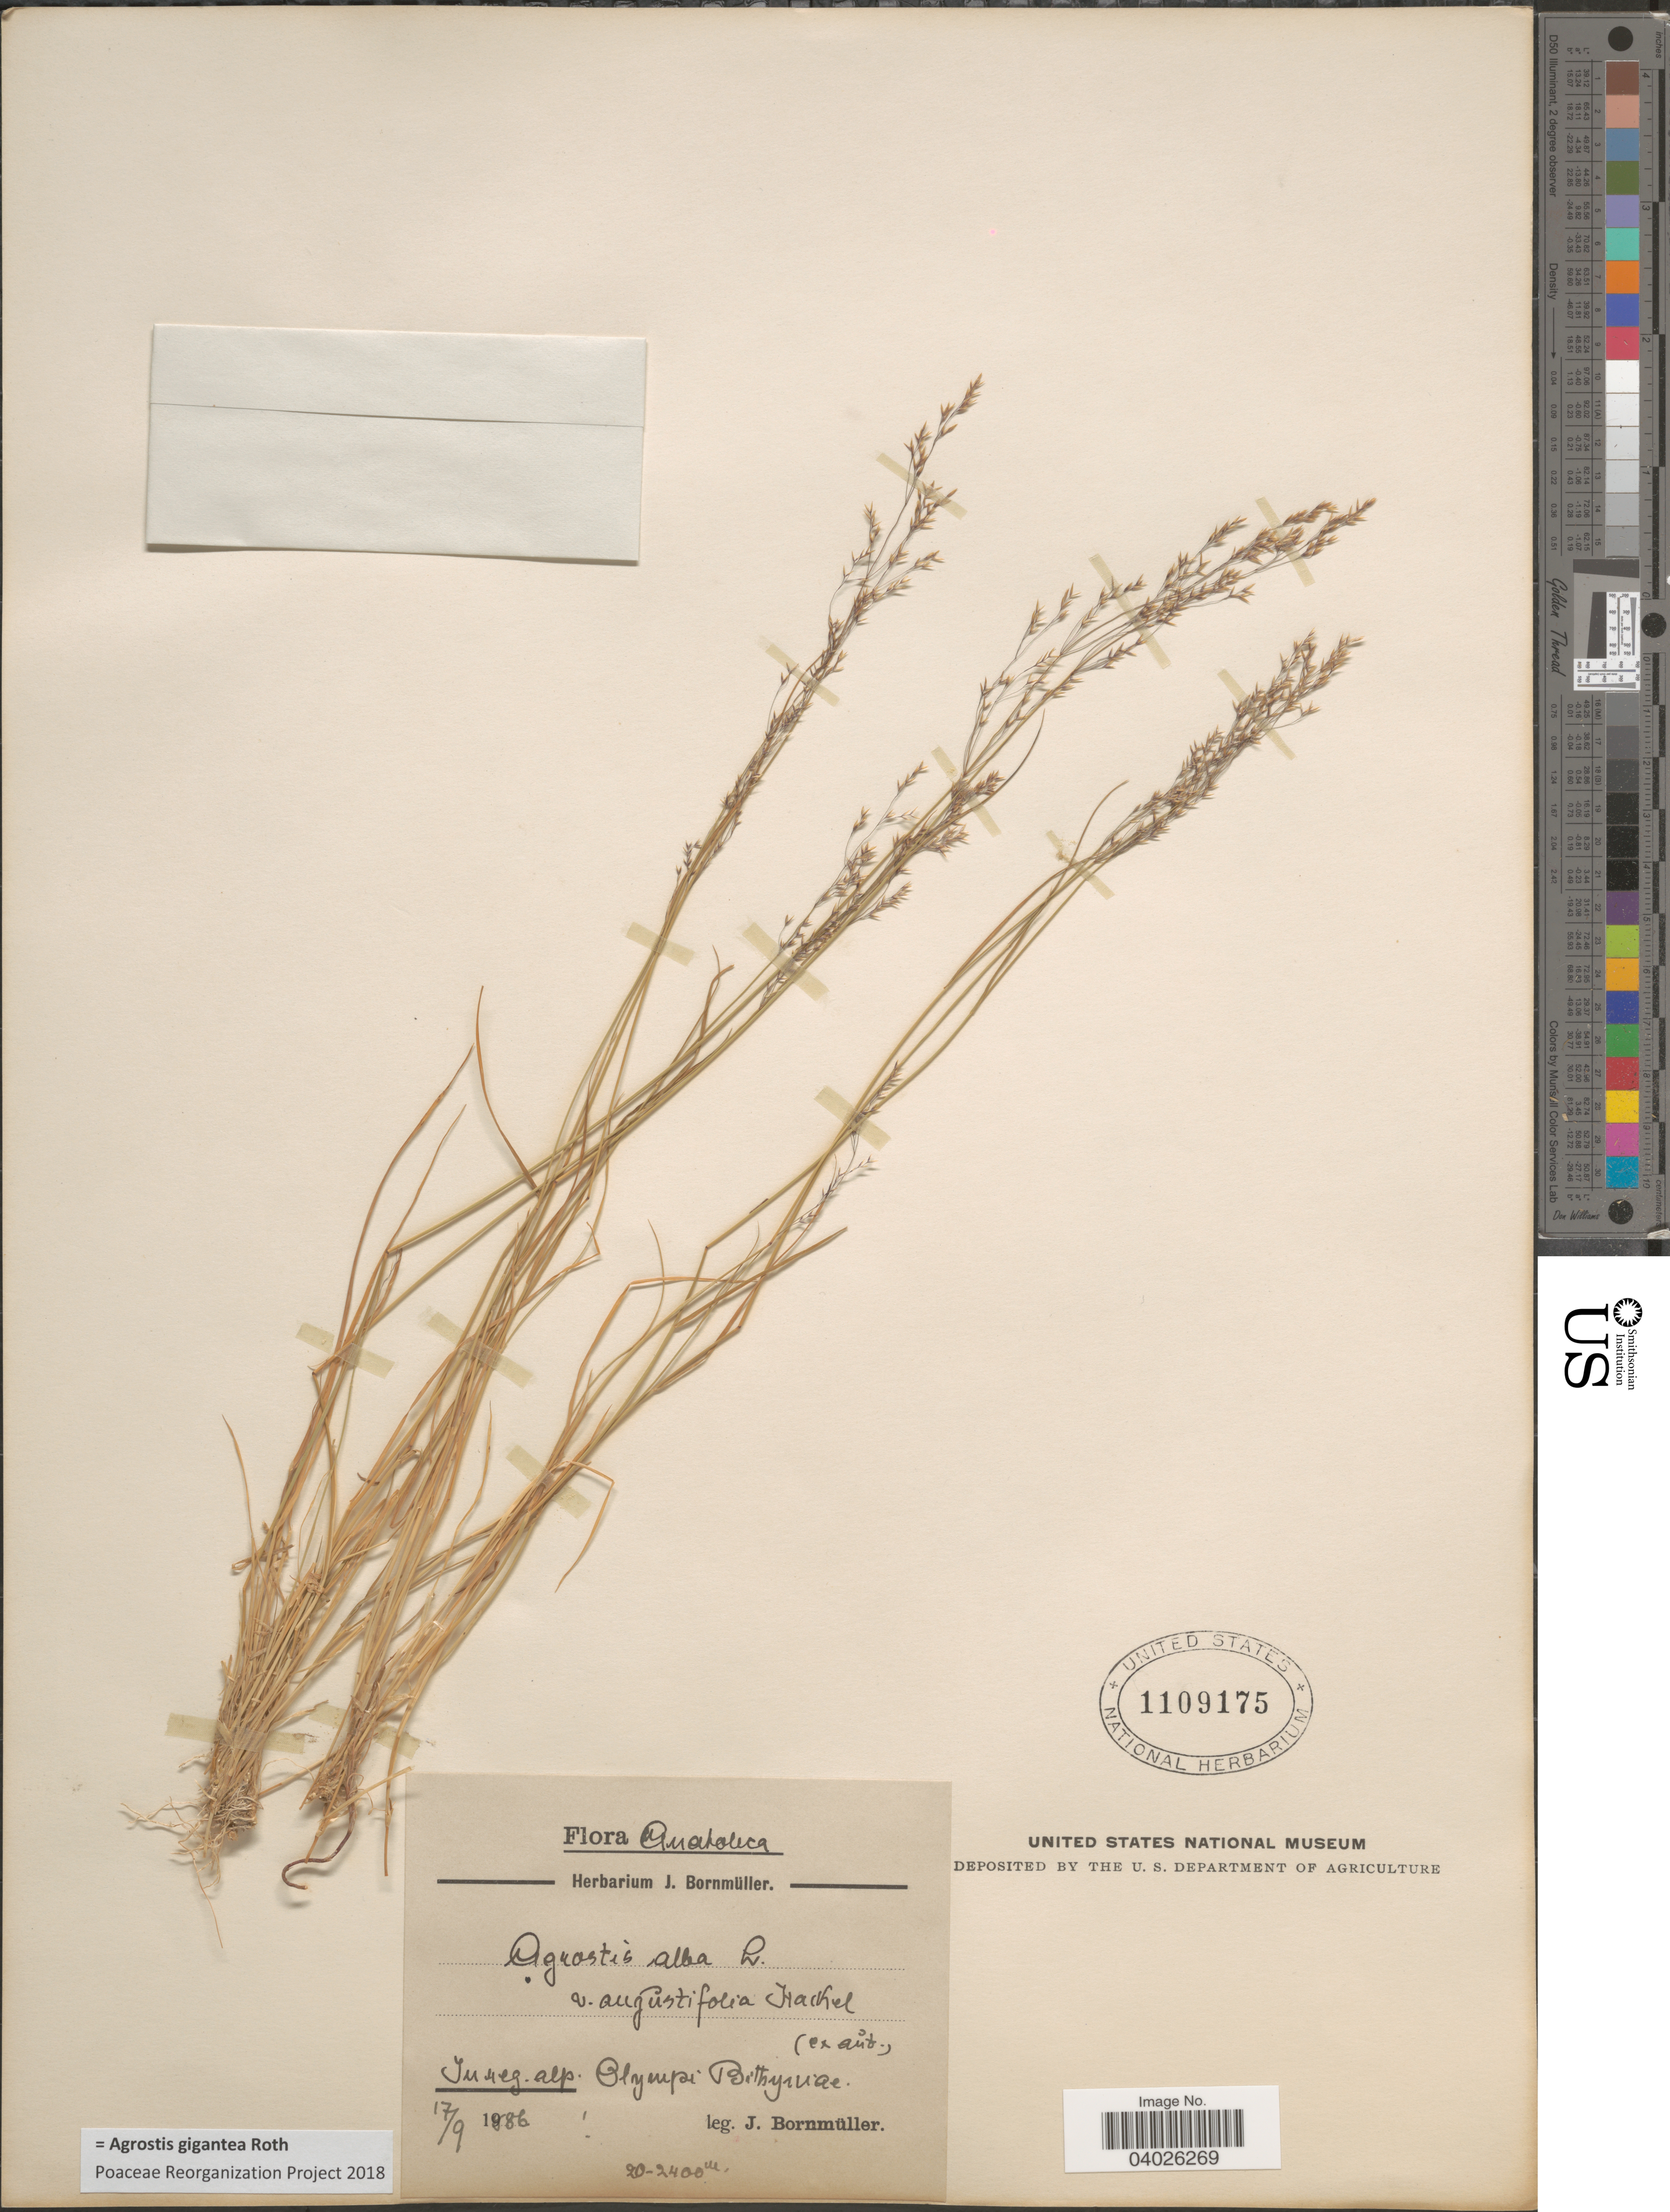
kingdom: Plantae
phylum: Tracheophyta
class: Liliopsida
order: Poales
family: Poaceae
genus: Agrostis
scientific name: Agrostis gigantea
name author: Roth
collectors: J. Bornmüller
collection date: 1886-09-17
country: Turkey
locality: Anatolica. In reg. alp. Olympi Bithyniae.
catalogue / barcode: US 1109175